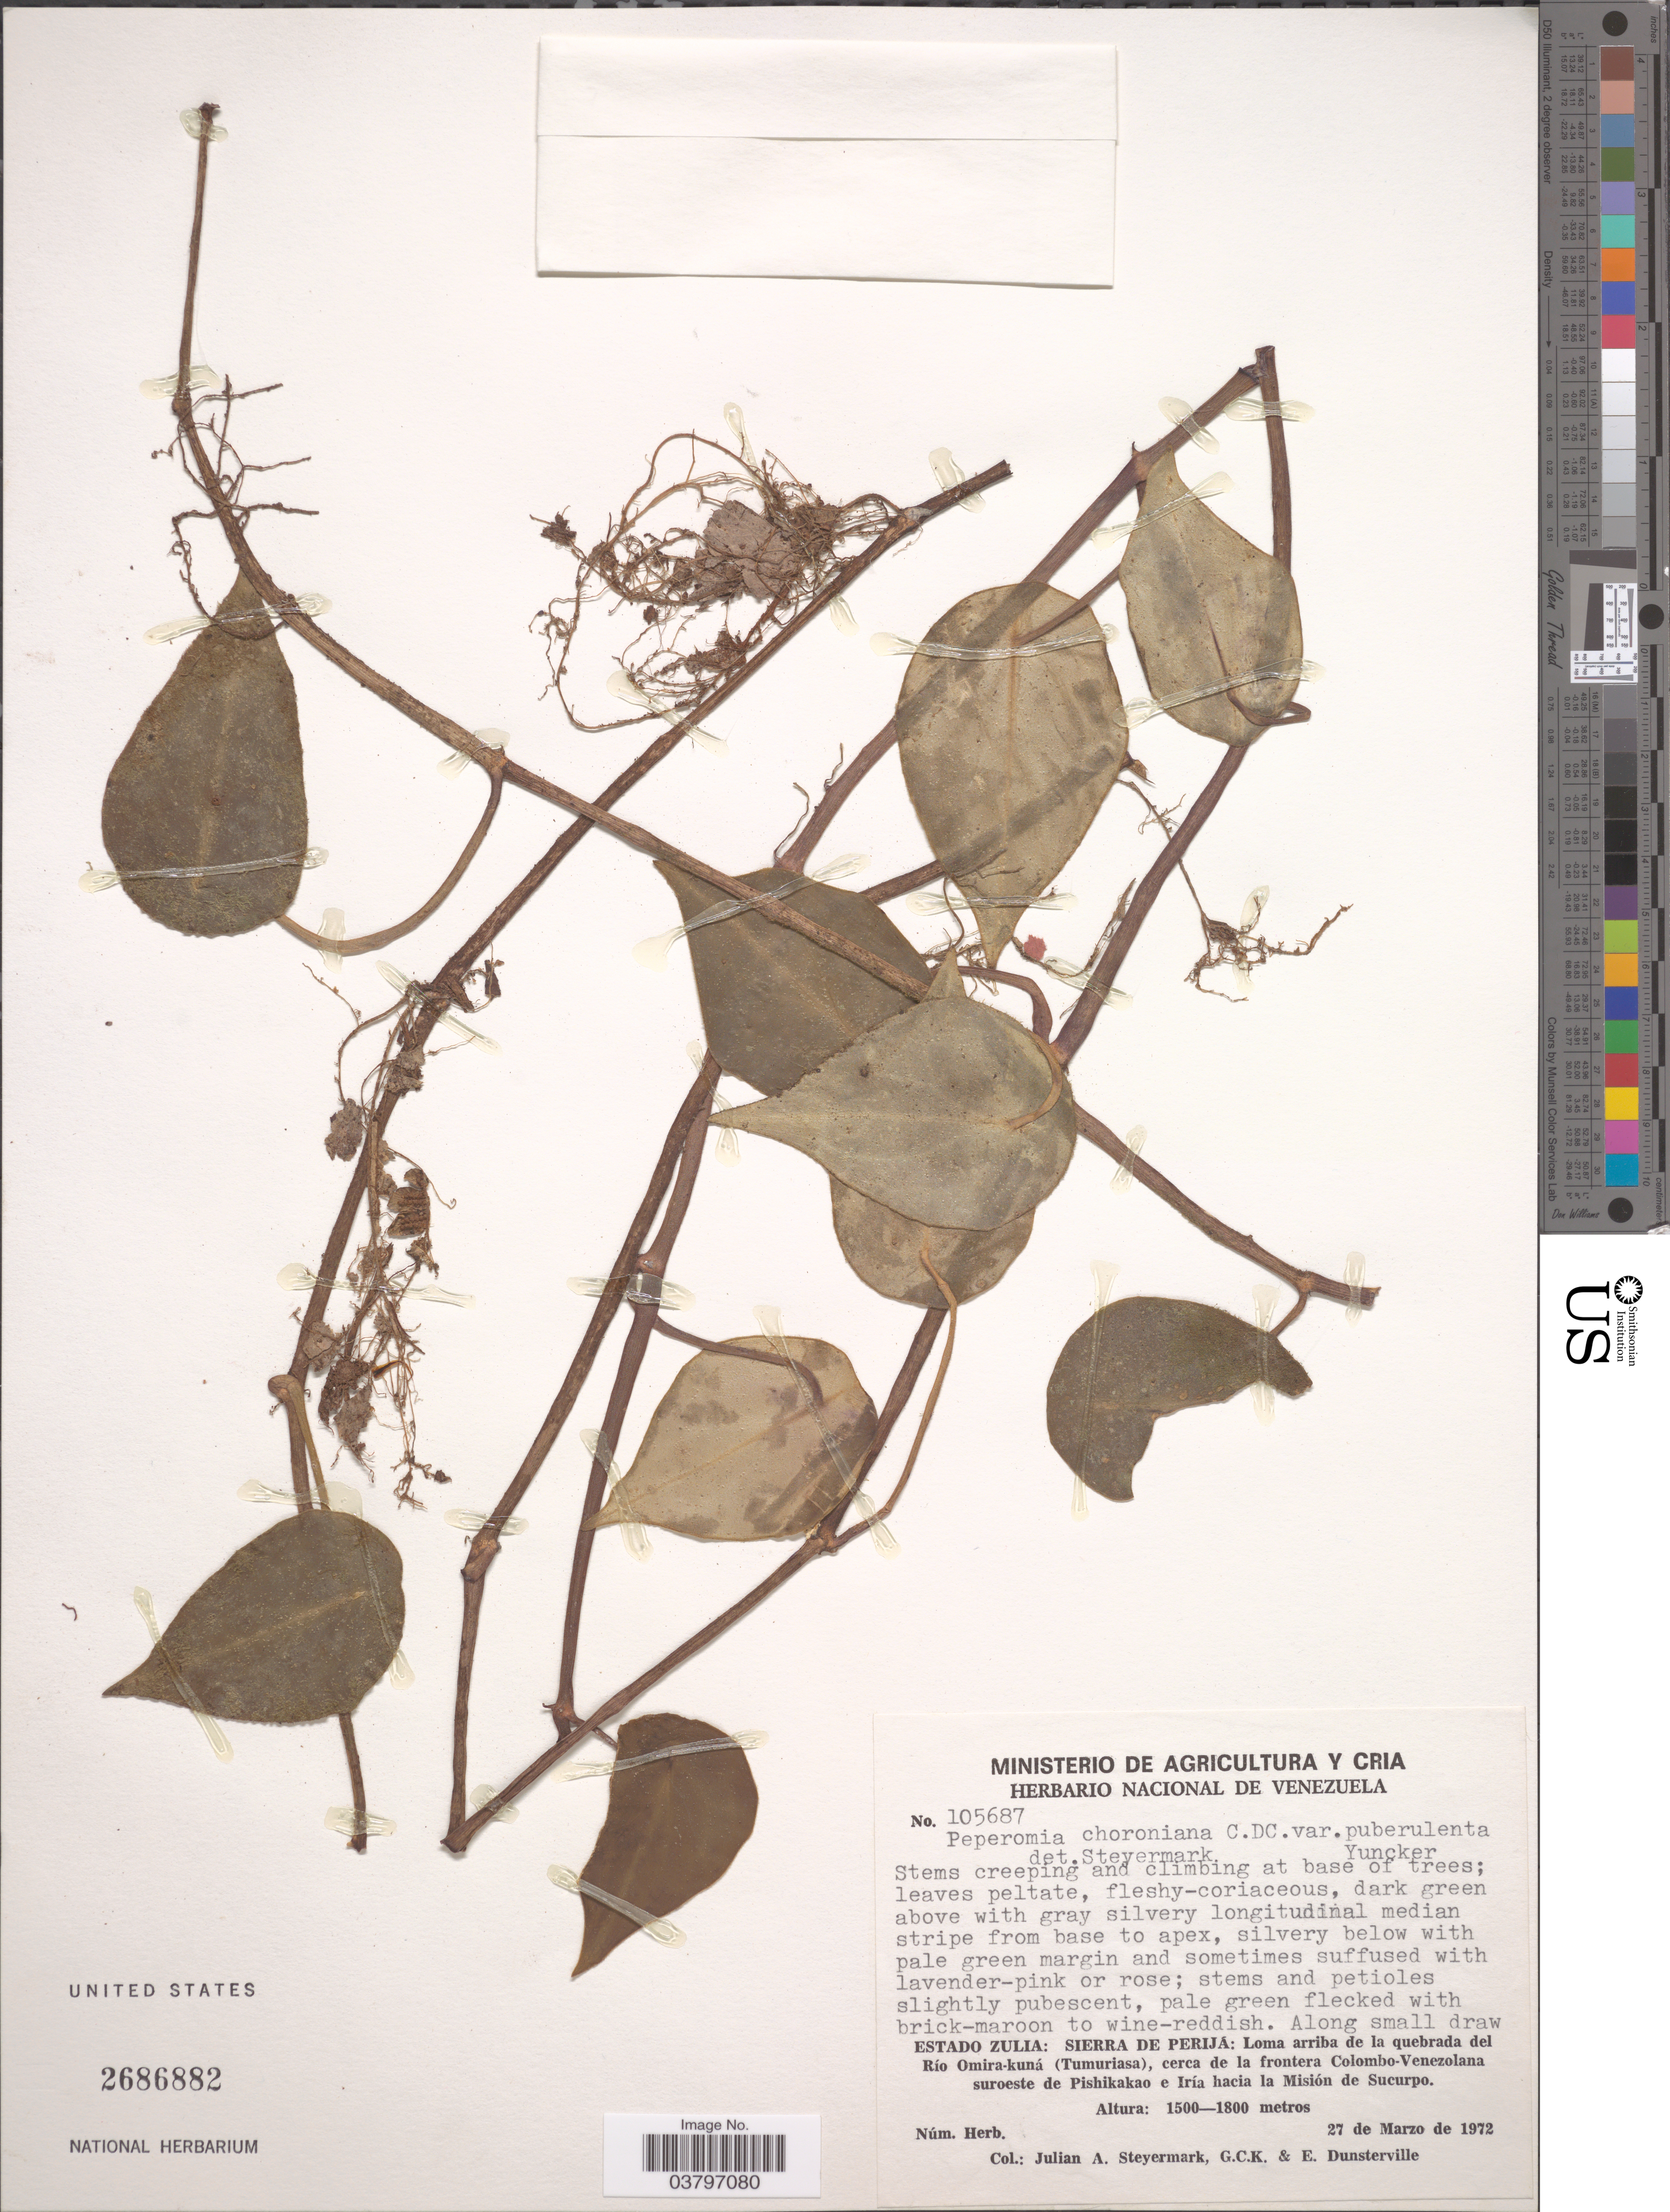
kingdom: Plantae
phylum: Tracheophyta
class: Magnoliopsida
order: Piperales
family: Piperaceae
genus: Peperomia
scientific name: Peperomia choroniana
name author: C. DC.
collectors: J. Steyermark, G. C. K. Dunsterville & E. Dunsterville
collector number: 105687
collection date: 1972-03-27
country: Venezuela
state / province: Zulia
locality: Sierra de Perijá: Loma arriba de la quebrada del Río Omira-kuná (Tumuriasa), cerca de la frontera Colombo-Venezolana suroeste de Pishikakao e Iría hacia la Misión de Sucurpo.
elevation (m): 1500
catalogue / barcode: US 2686882